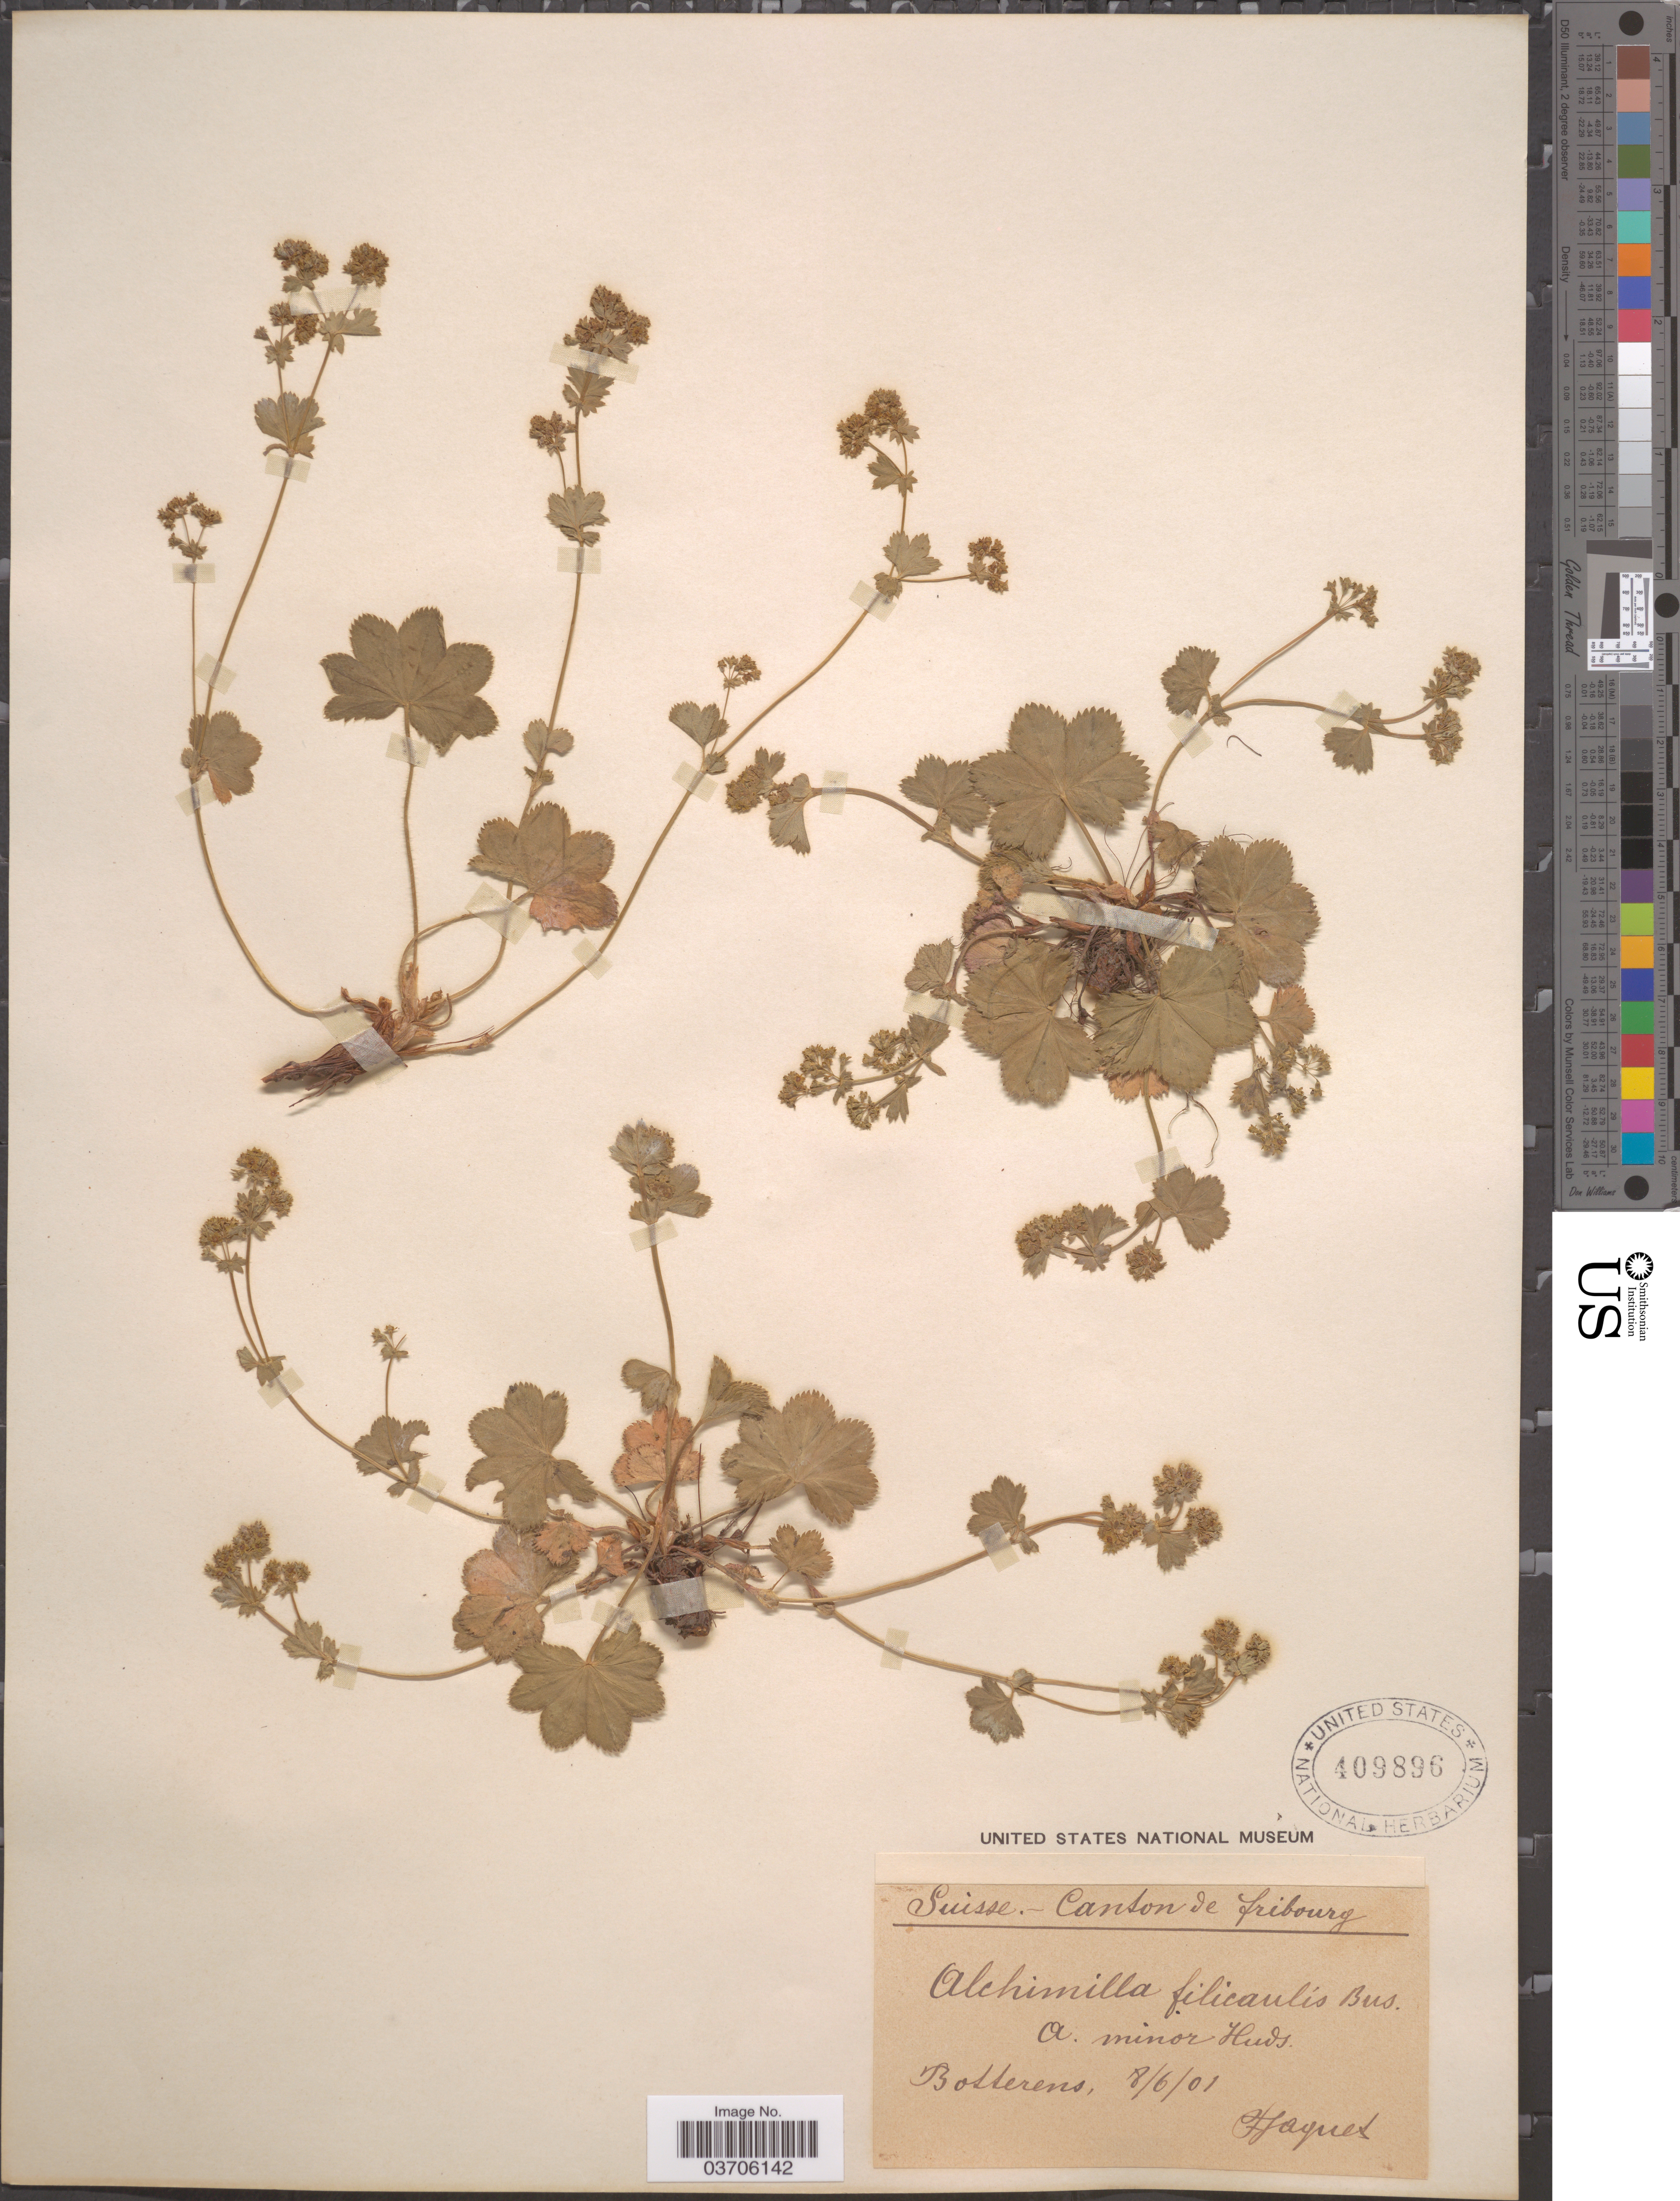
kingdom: Plantae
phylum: Tracheophyta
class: Magnoliopsida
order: Rosales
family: Rosaceae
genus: Alchemilla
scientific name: Alchemilla filicaulis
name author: Buser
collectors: F. Jaquet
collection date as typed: Transcribed d/m/y: 8/6/1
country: Switzerland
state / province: Fribourg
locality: Suisse - Canton de fribourg. Botterens.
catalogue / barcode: US 409896